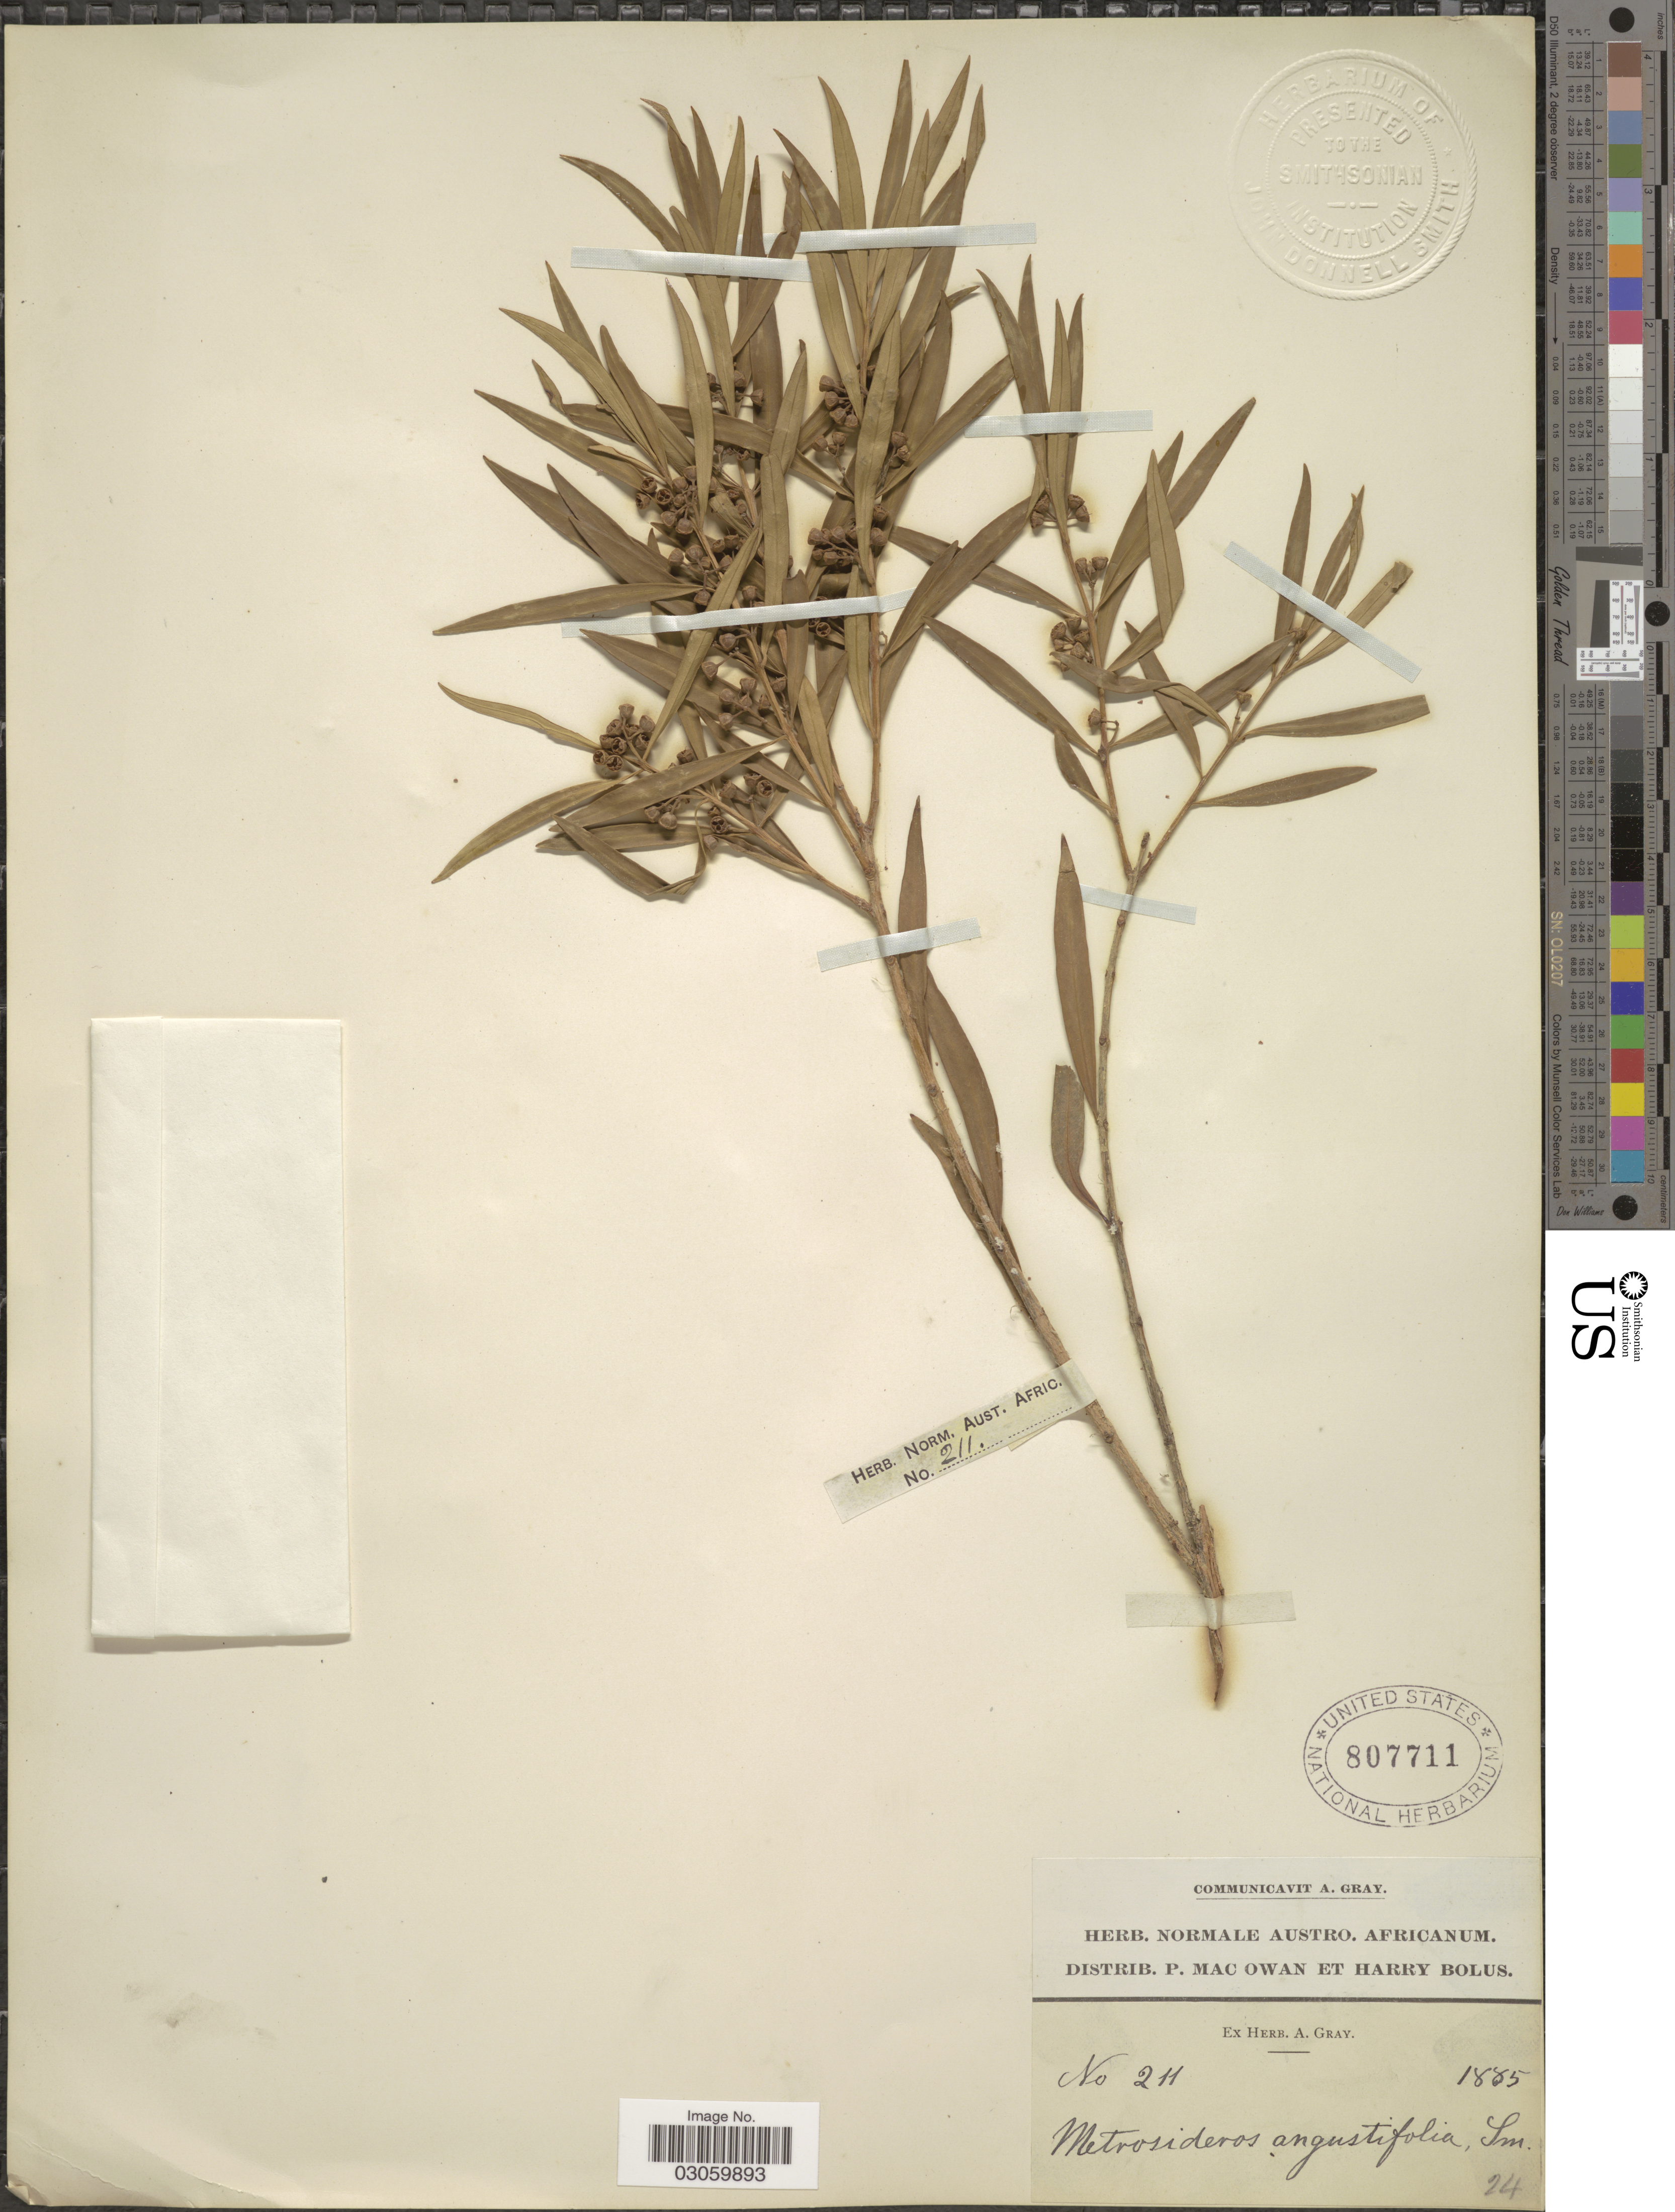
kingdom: Plantae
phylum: Tracheophyta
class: Magnoliopsida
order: Myrtales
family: Myrtaceae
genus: Metrosideros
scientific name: Metrosideros angustifolia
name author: (L.) Sm.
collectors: P. MacOwan & H. Bolus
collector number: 211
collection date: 1885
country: South Africa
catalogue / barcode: US 807711